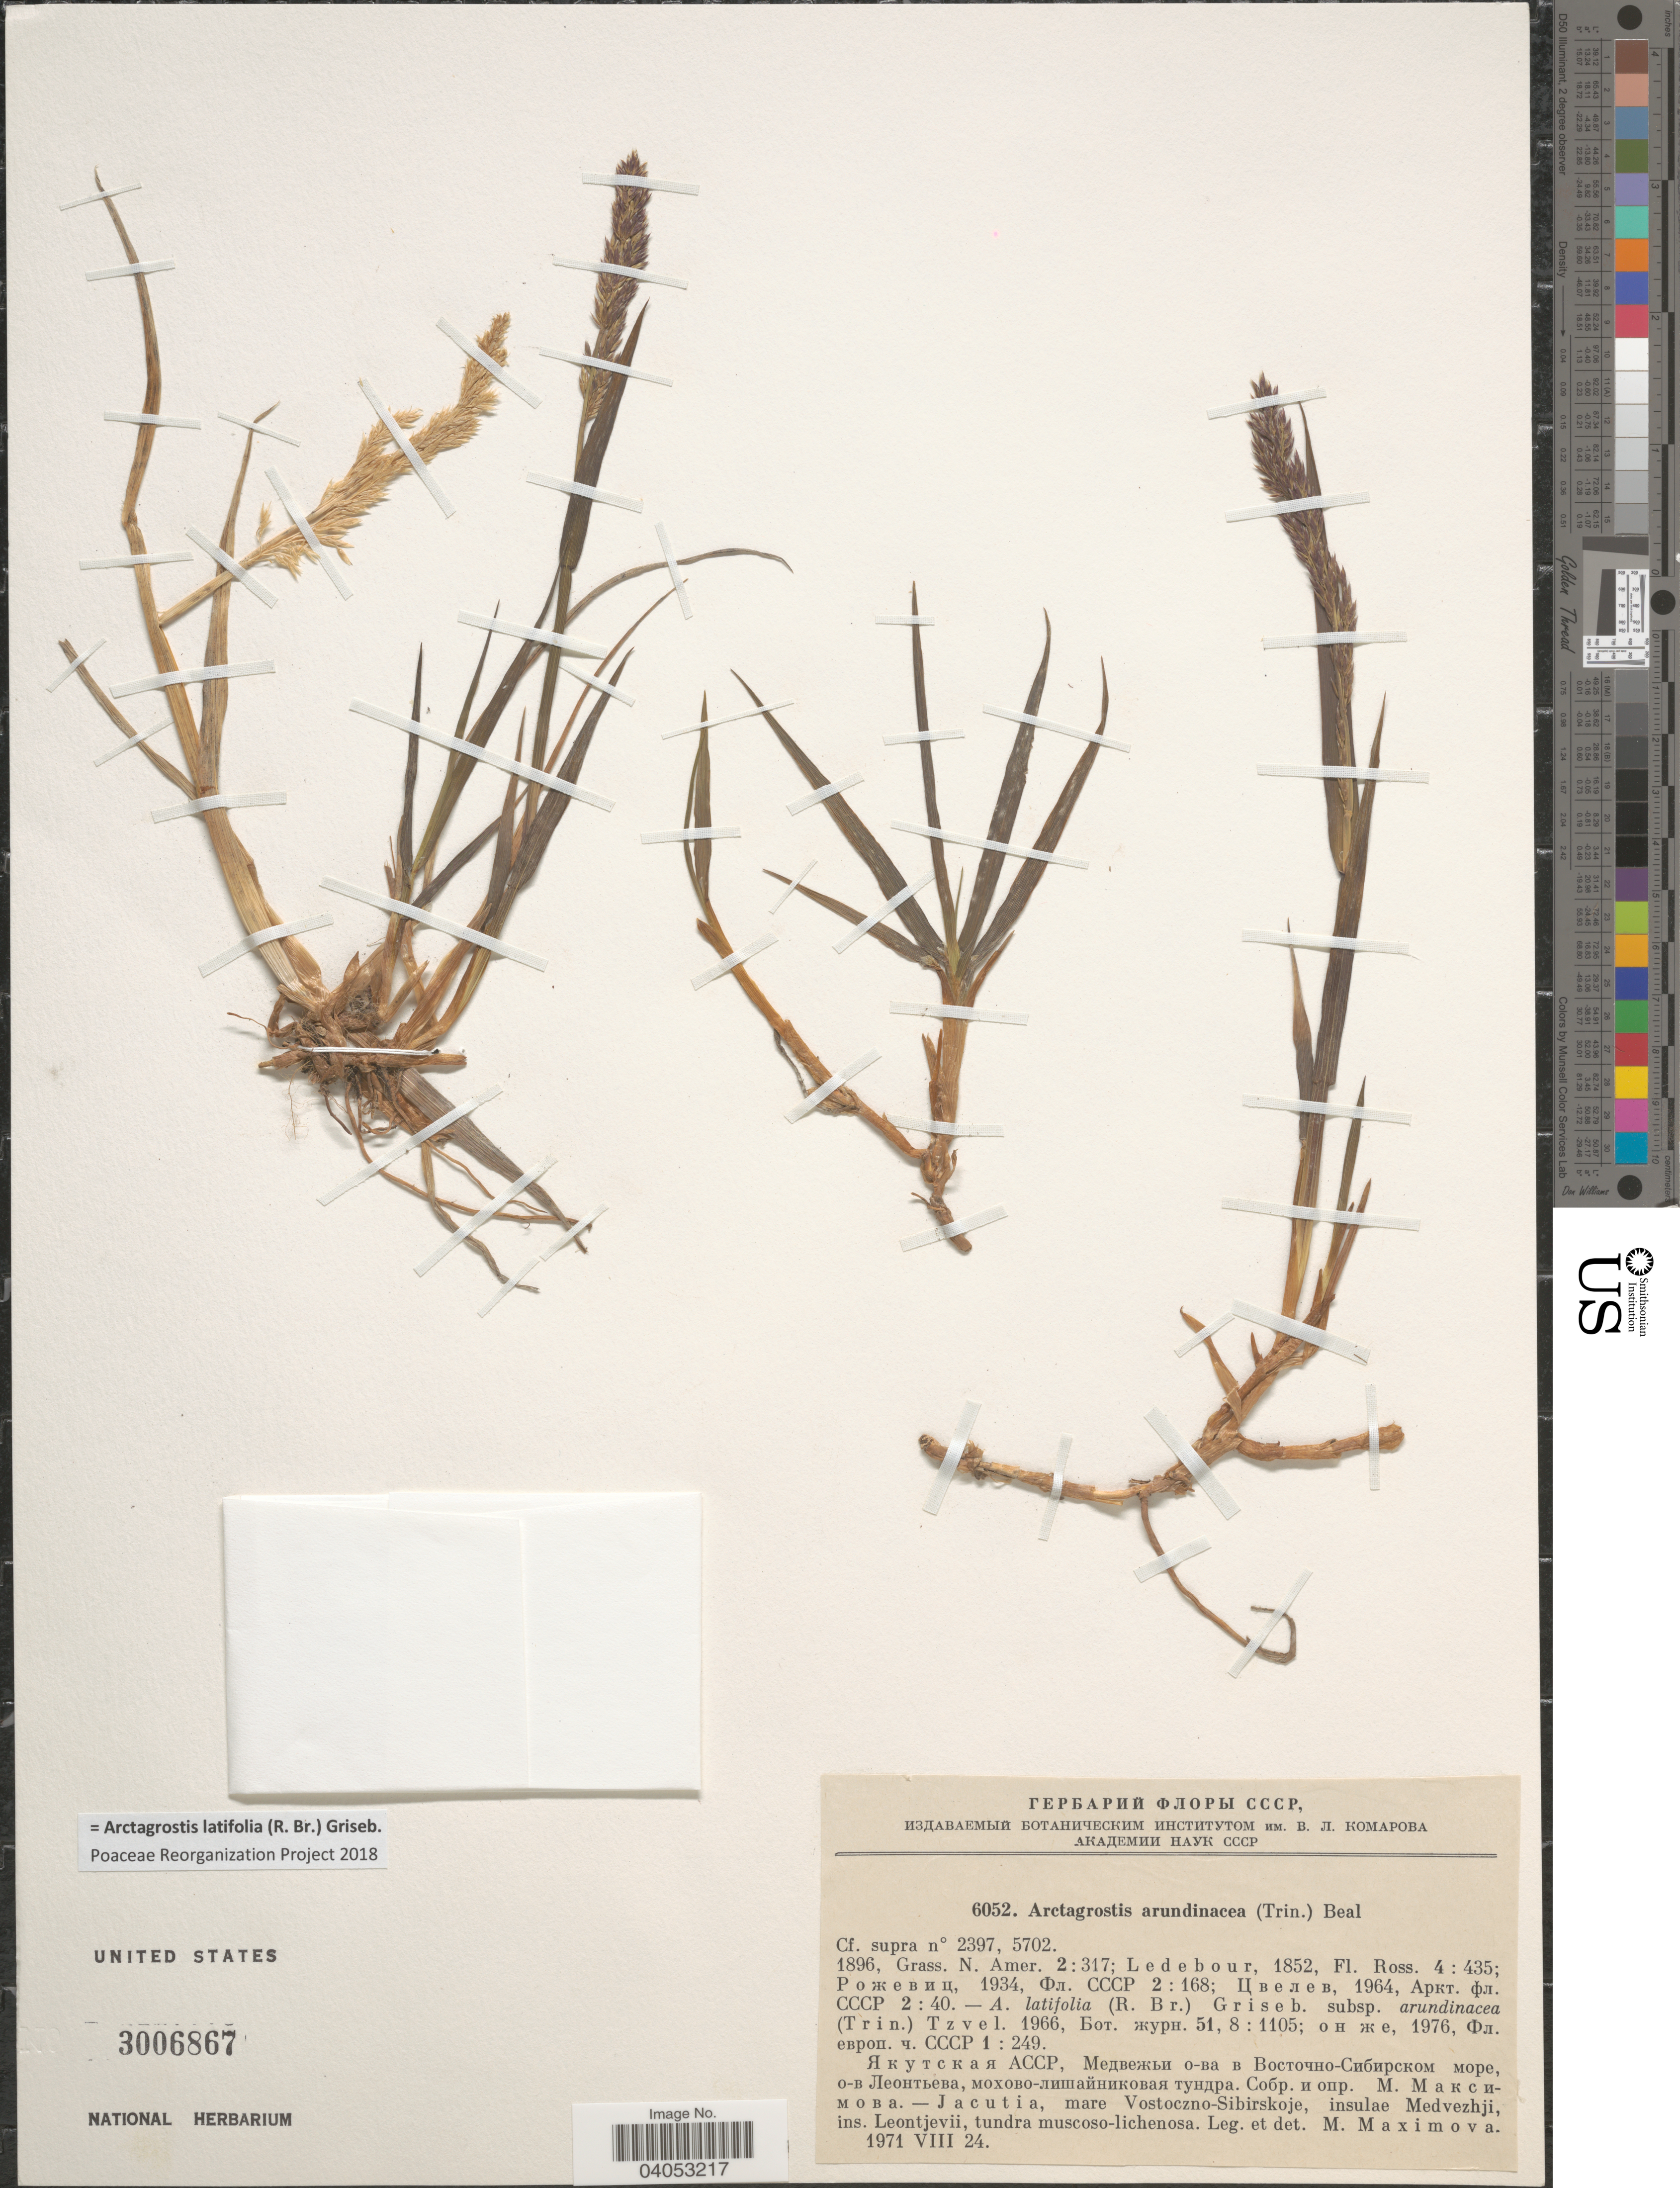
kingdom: Plantae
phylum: Tracheophyta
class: Liliopsida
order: Poales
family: Poaceae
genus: Arctagrostis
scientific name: Arctagrostis latifolia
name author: (R. Br.) Griseb.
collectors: M. Maximova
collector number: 6052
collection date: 1971-08-24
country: Russian Federation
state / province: Sakha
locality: Jacutia, mare Vostoczno-Sibirskoje, insulae Medvezhji, ins. Leontjevii, tundra muscoso-lichenosa.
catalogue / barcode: US 3006867